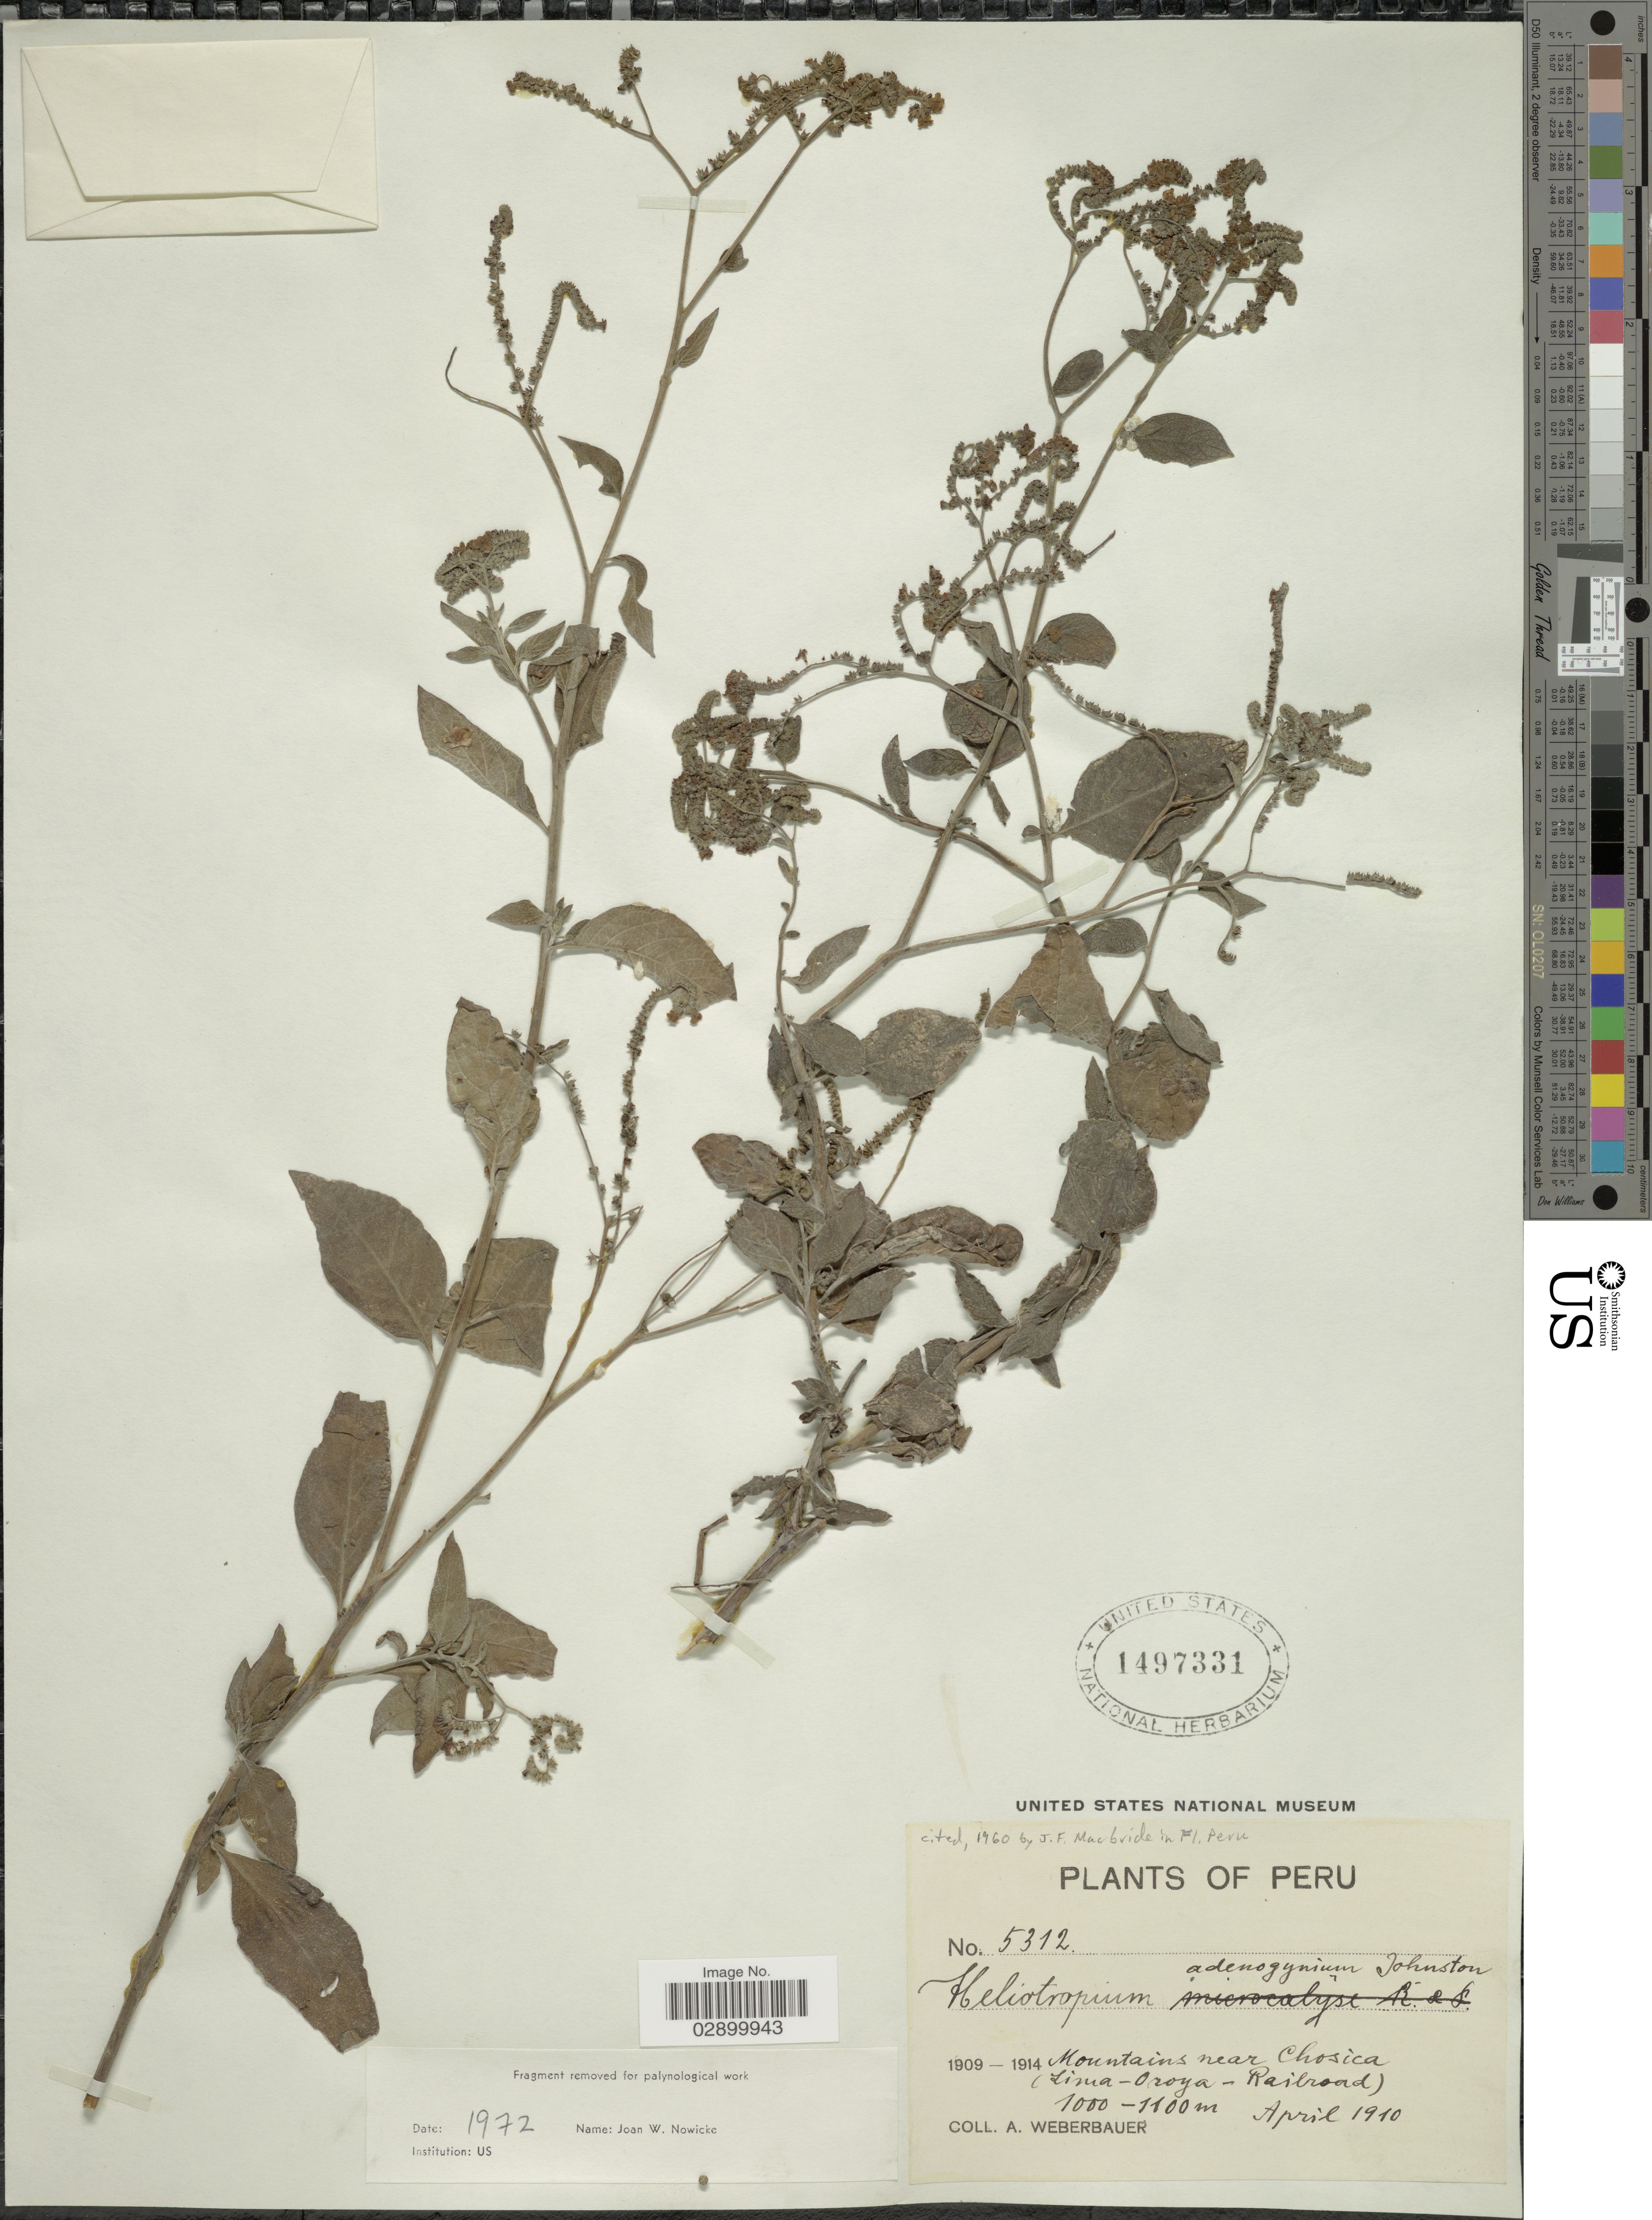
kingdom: Plantae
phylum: Tracheophyta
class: Magnoliopsida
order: Boraginales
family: Heliotropiaceae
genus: Heliotropium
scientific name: Heliotropium adenogynum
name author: I.M. Johnst.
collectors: A. Weberbauer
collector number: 5312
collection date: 1910-04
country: Peru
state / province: Lima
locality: Mountains near Chosica (Lima-Oroyo-Railroad).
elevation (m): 1000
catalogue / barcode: US 1497331